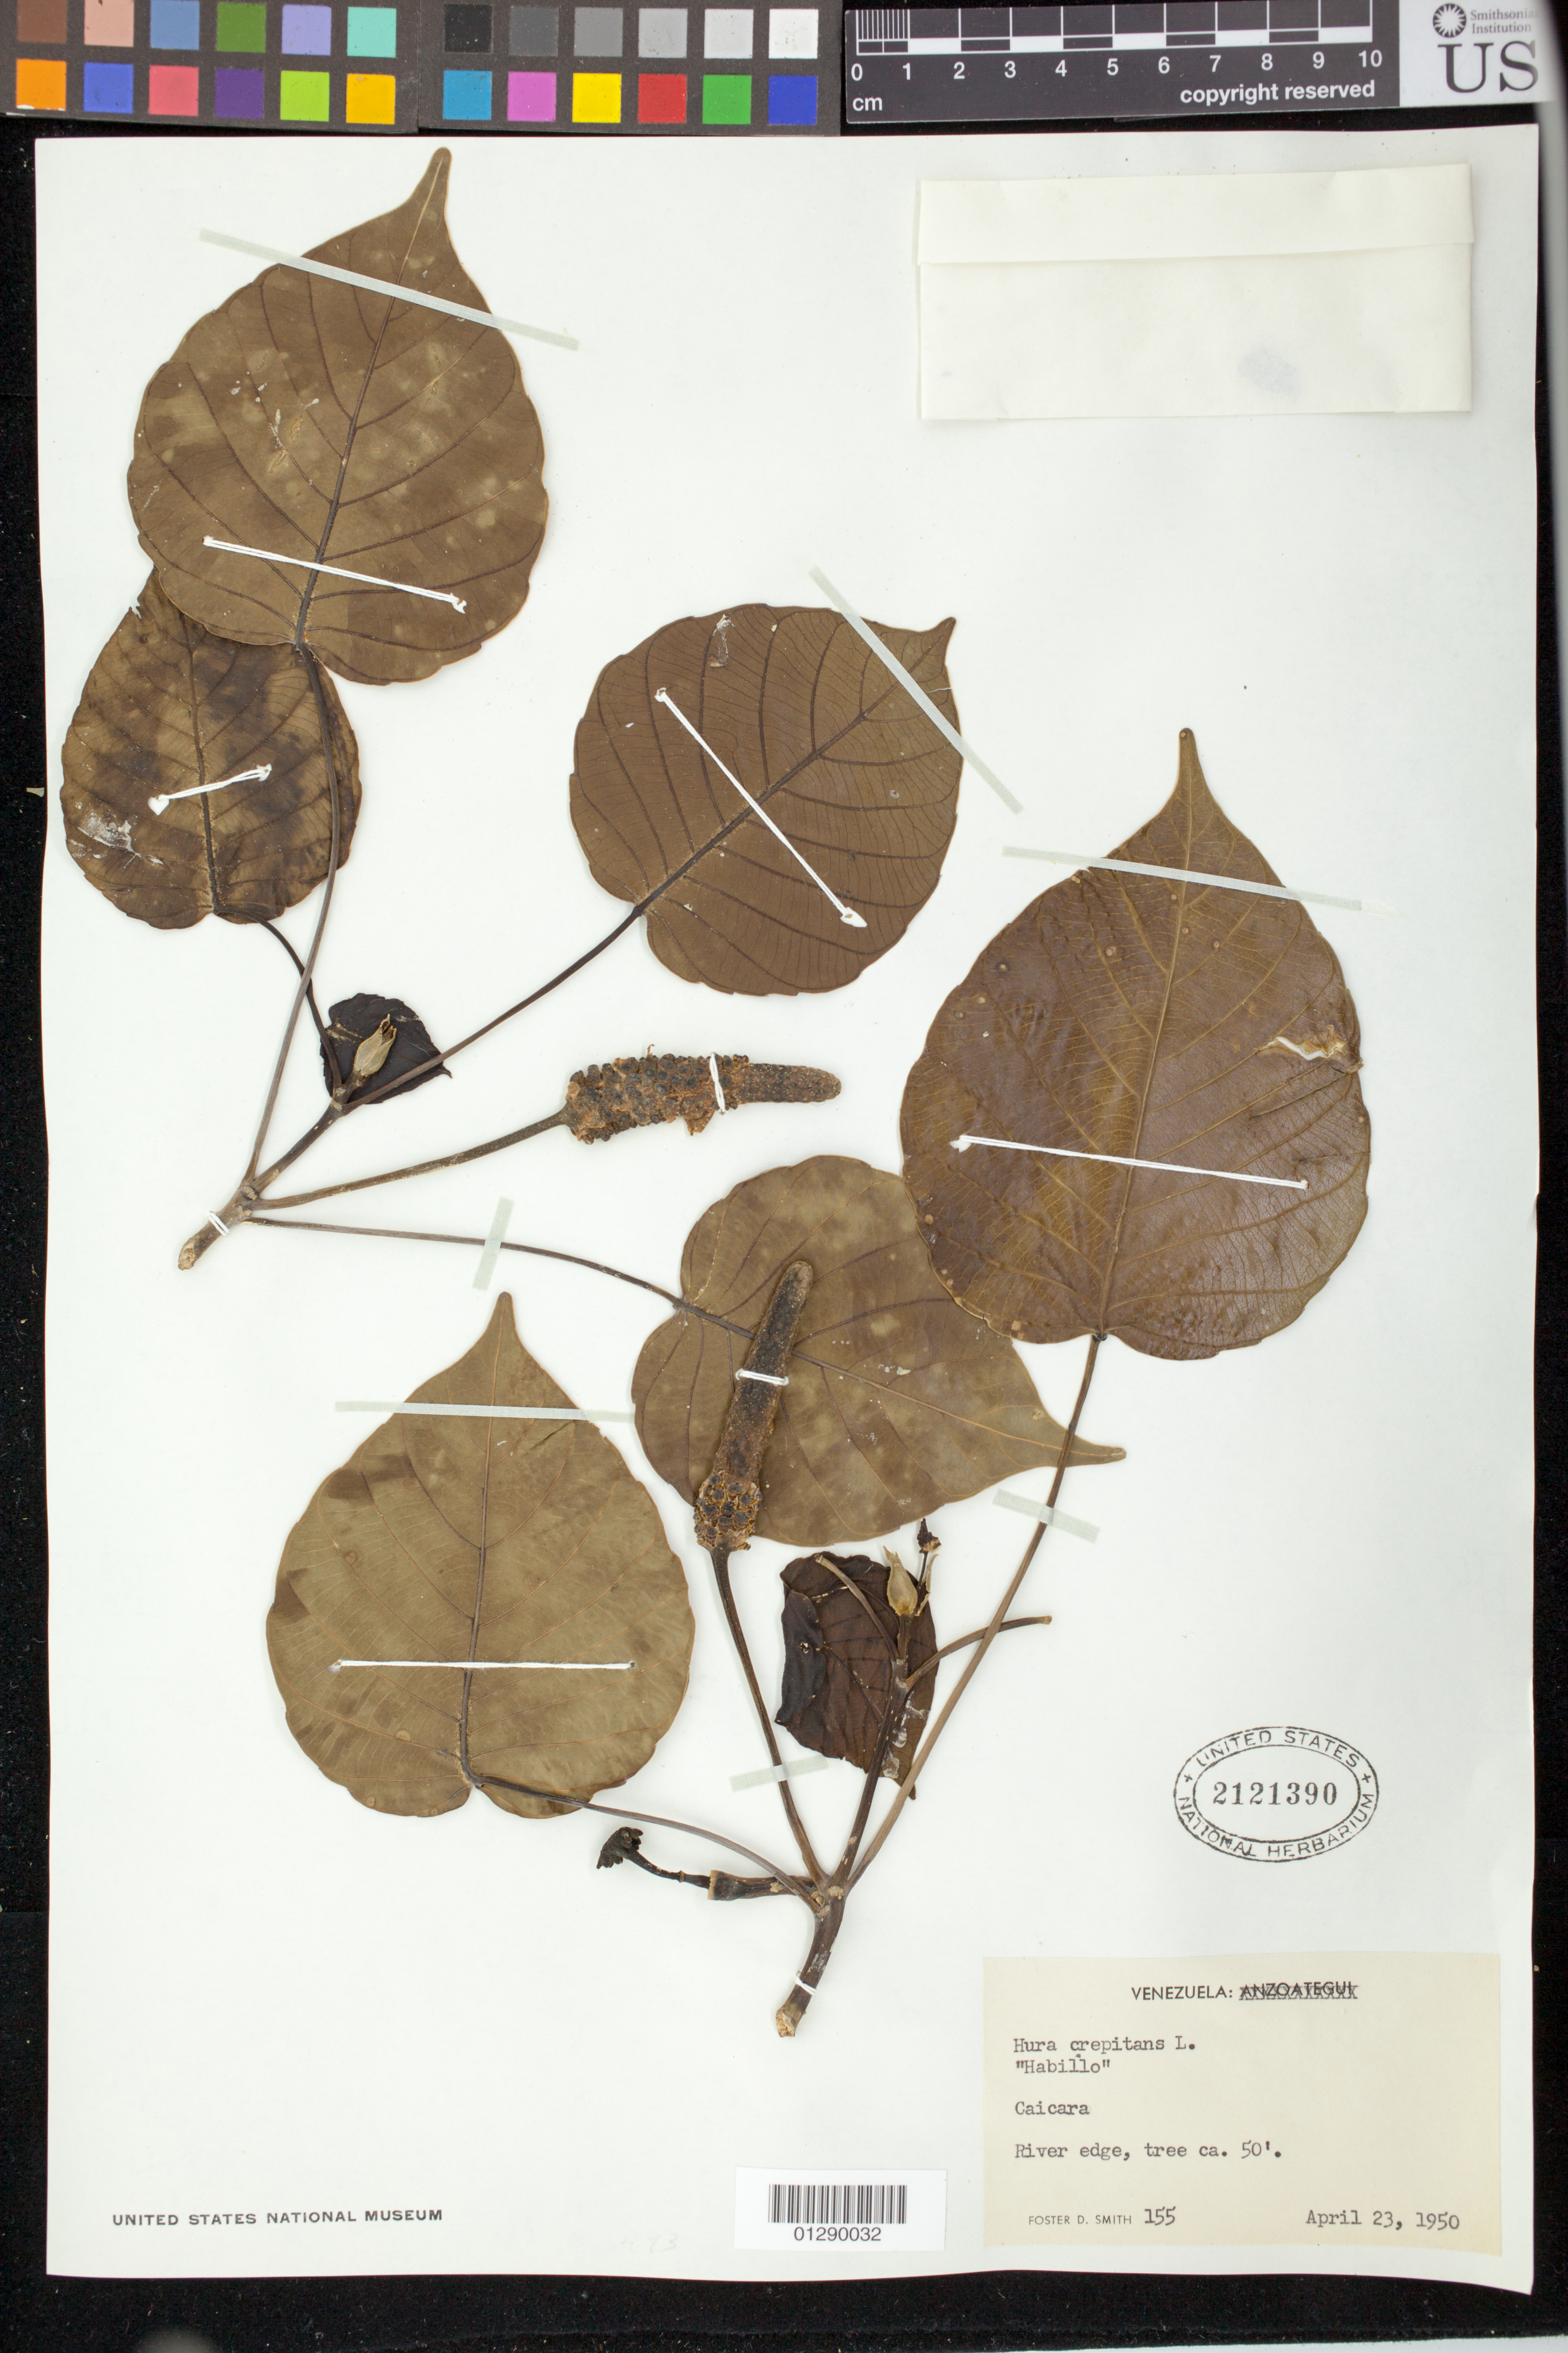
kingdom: Plantae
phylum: Tracheophyta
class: Magnoliopsida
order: Malpighiales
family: Euphorbiaceae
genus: Hura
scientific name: Hura crepitans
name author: L.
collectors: F. Smith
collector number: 155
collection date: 1950-04-23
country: Venezuela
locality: Caicara, River edge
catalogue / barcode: US 2121390